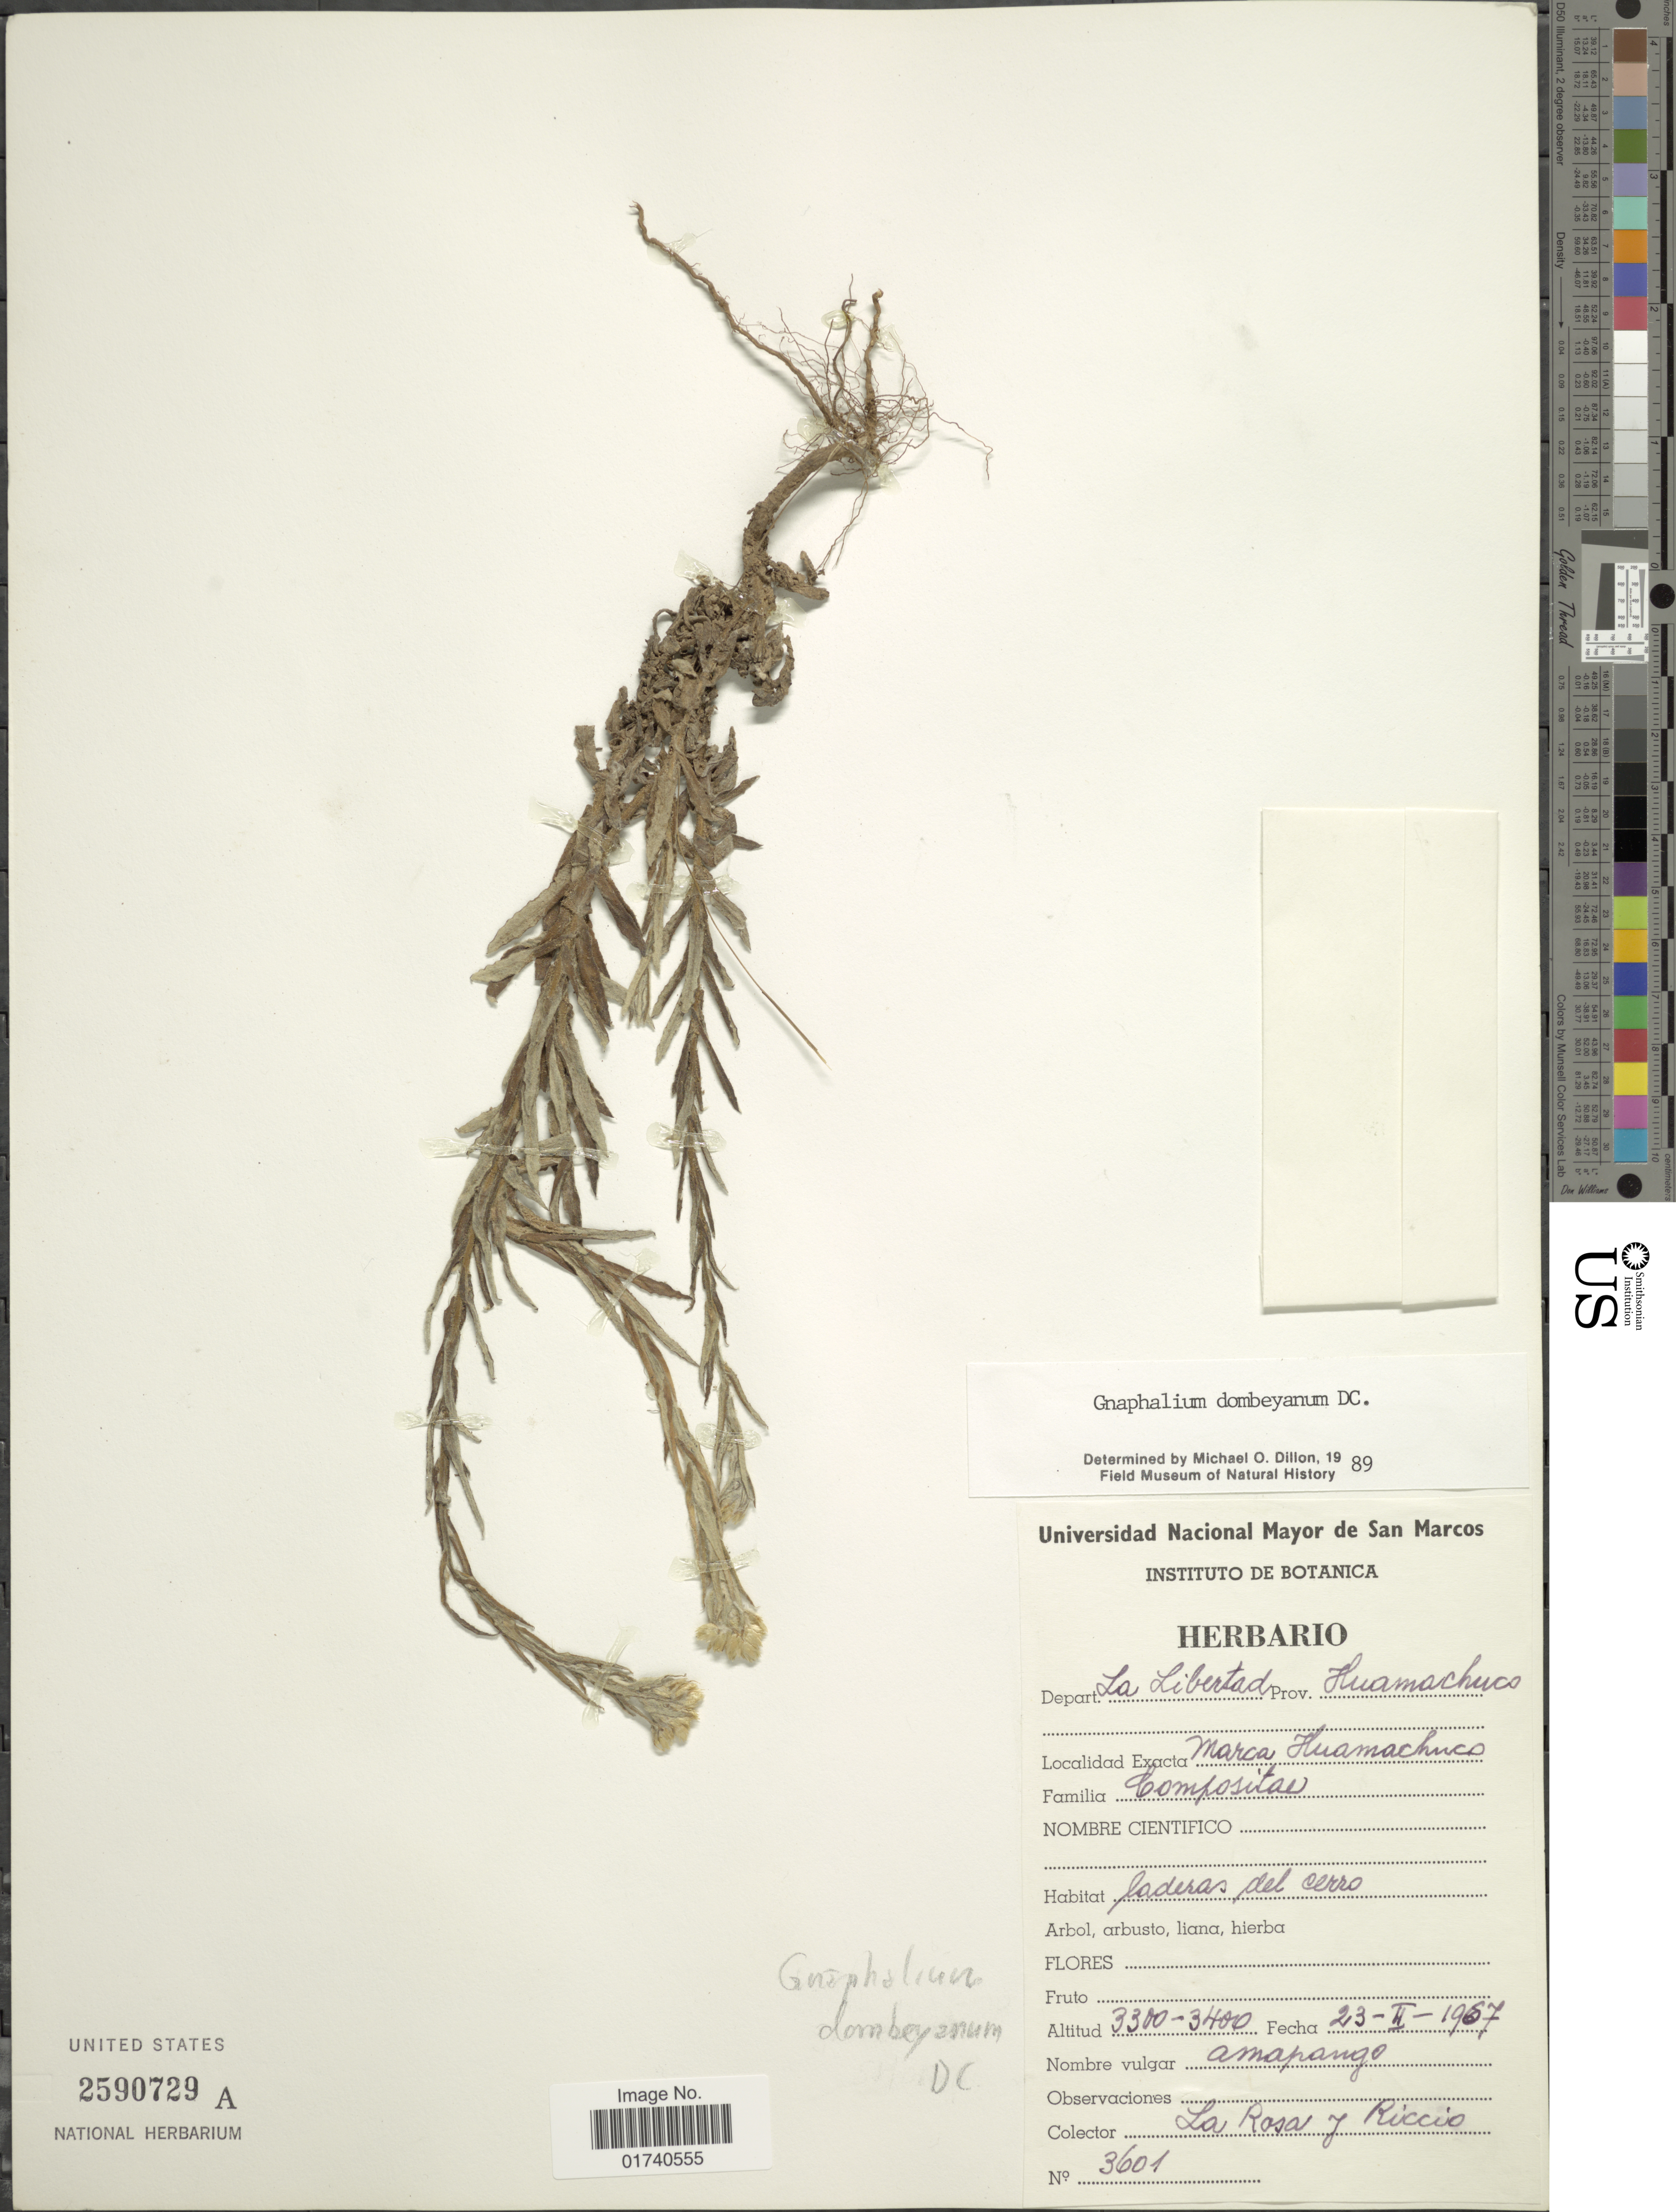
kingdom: Plantae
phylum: Tracheophyta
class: Magnoliopsida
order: Asterales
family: Asteraceae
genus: Pseudognaphalium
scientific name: Pseudognaphalium dombeyanum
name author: (DC.) Anderb.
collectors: -. La Rosa & Riccio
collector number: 3601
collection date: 1907-02-23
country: Peru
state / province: La Libertad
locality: Depart. La Libertad. Prov. Huamachuco. Marca Huamachuco.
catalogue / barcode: US 2590729A